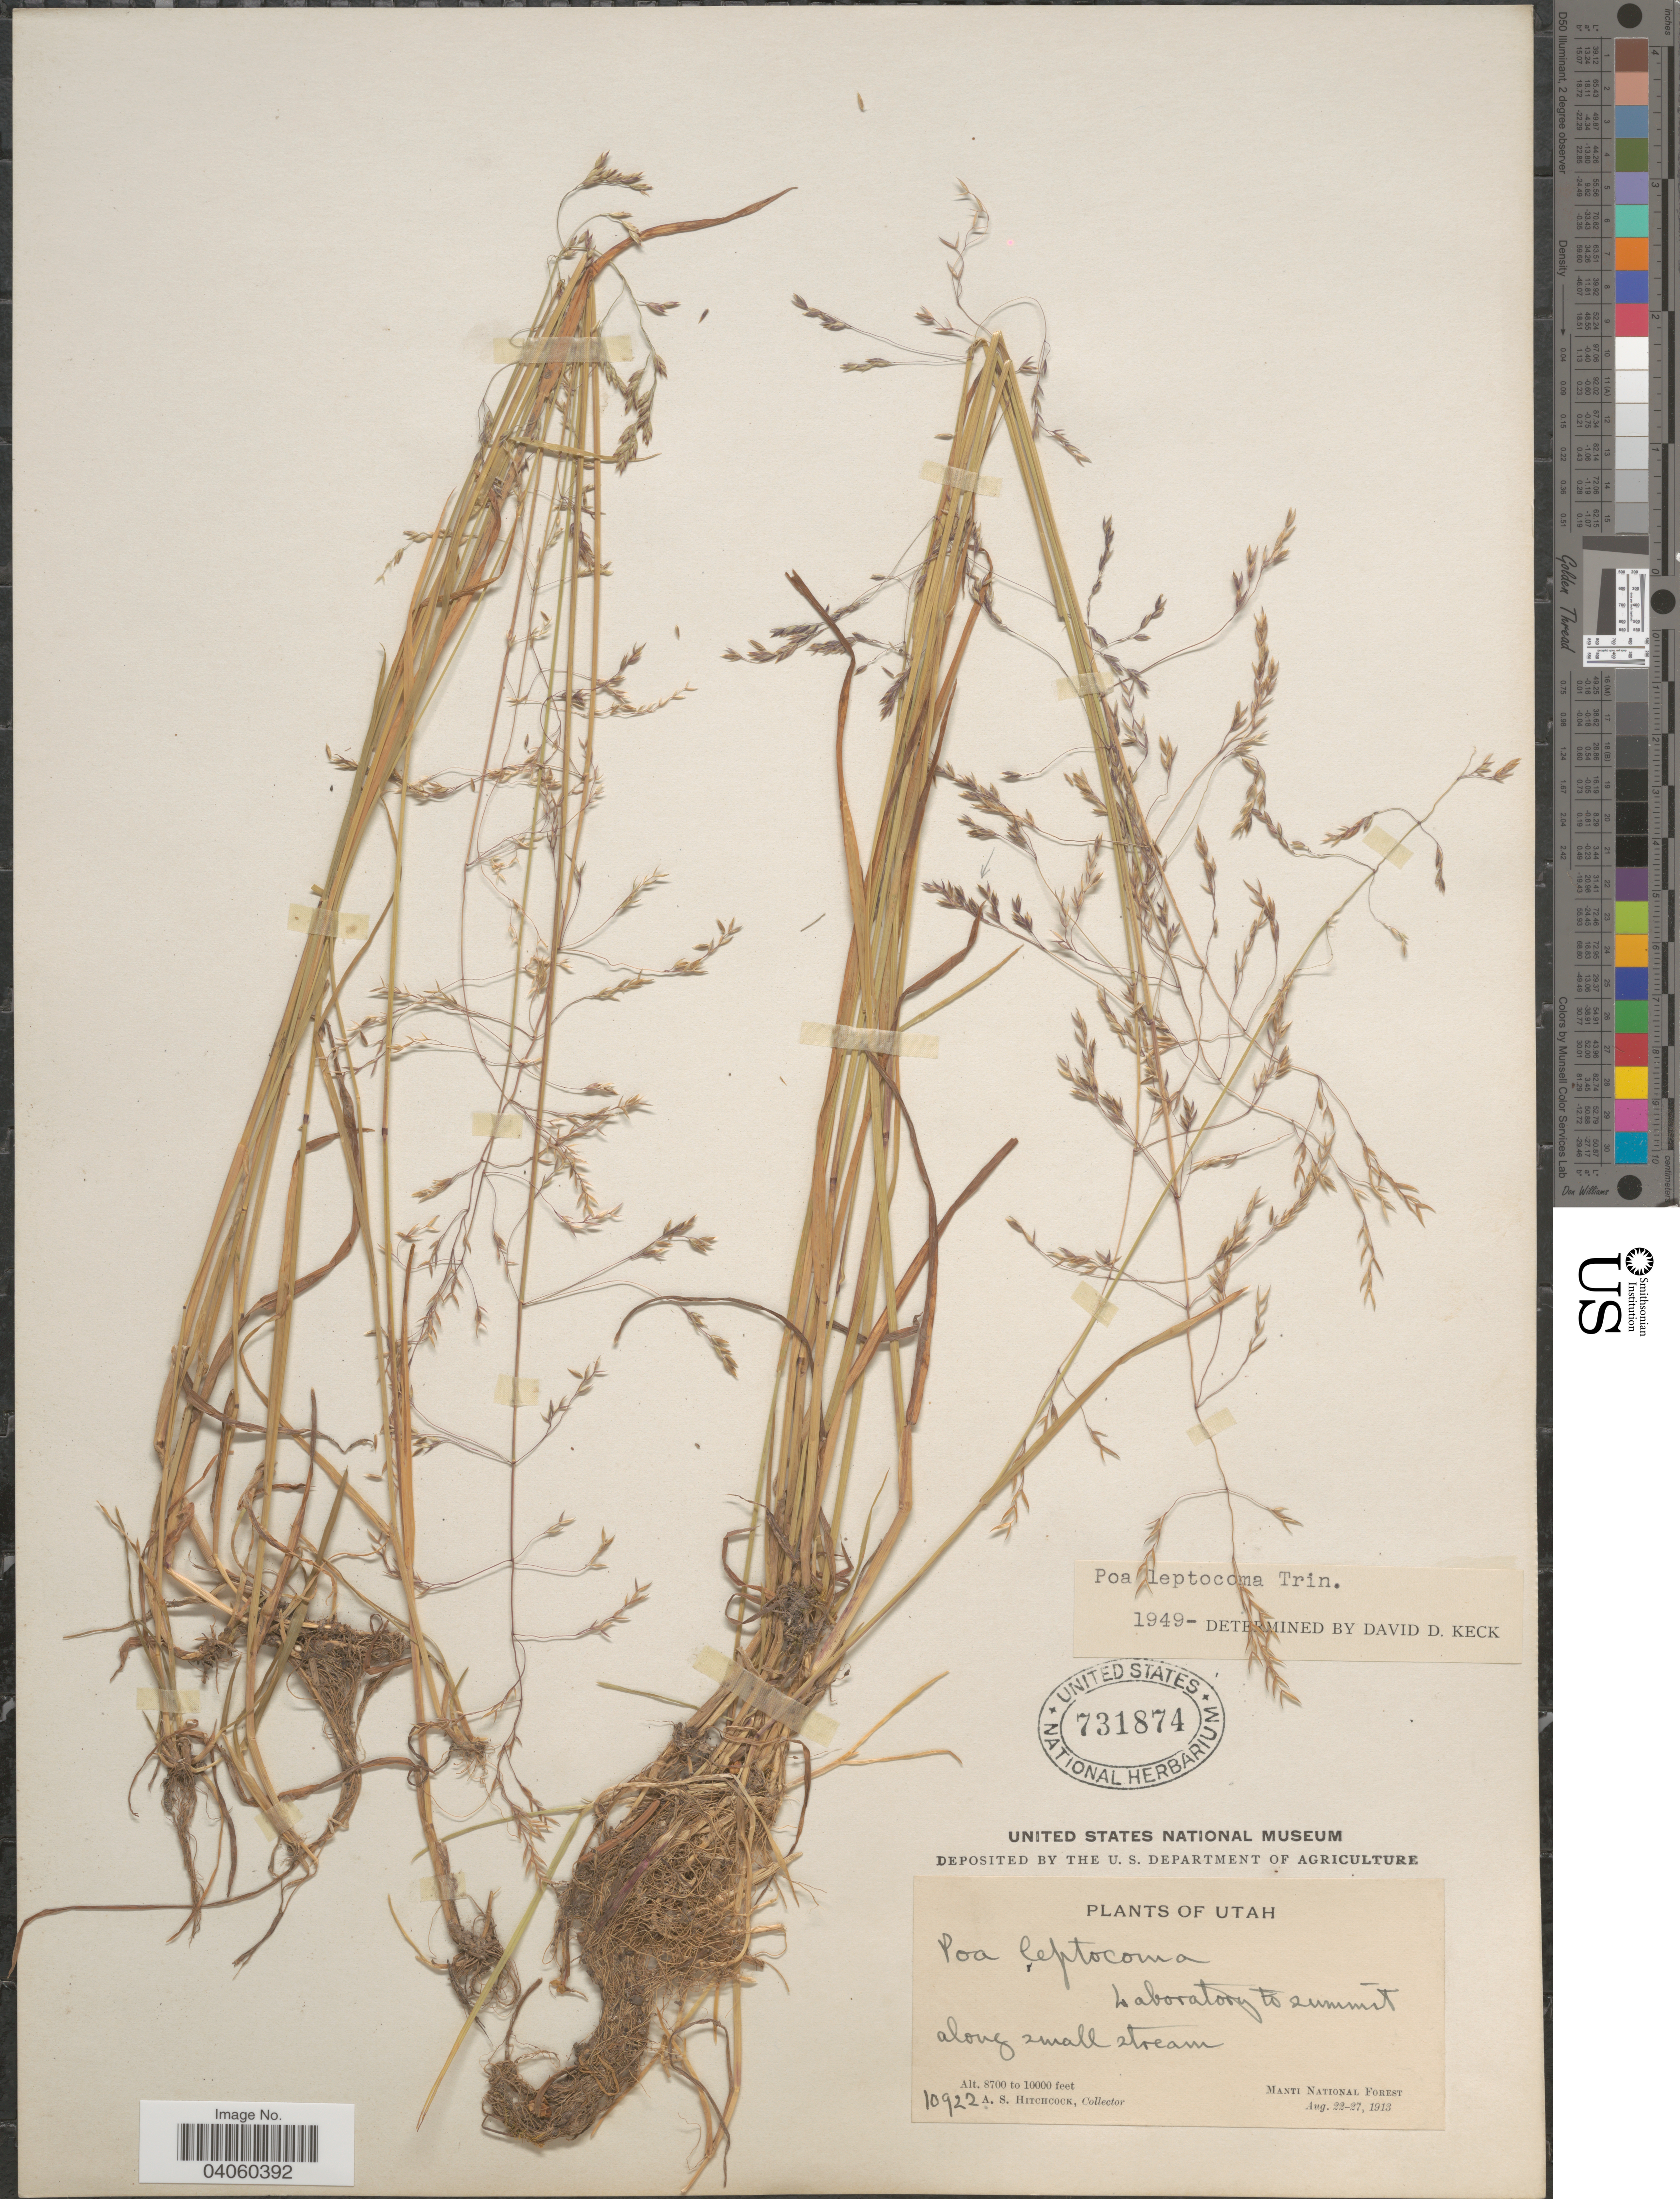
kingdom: Plantae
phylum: Tracheophyta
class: Liliopsida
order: Poales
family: Poaceae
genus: Poa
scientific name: Poa leptocoma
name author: Trin.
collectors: A. S. Hitchcock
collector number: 10922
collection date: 1913-08-22/1913-08-27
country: United States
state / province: Utah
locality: Laboratory to summit along small stream. Manti National Forest.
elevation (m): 2652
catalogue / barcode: US 731874